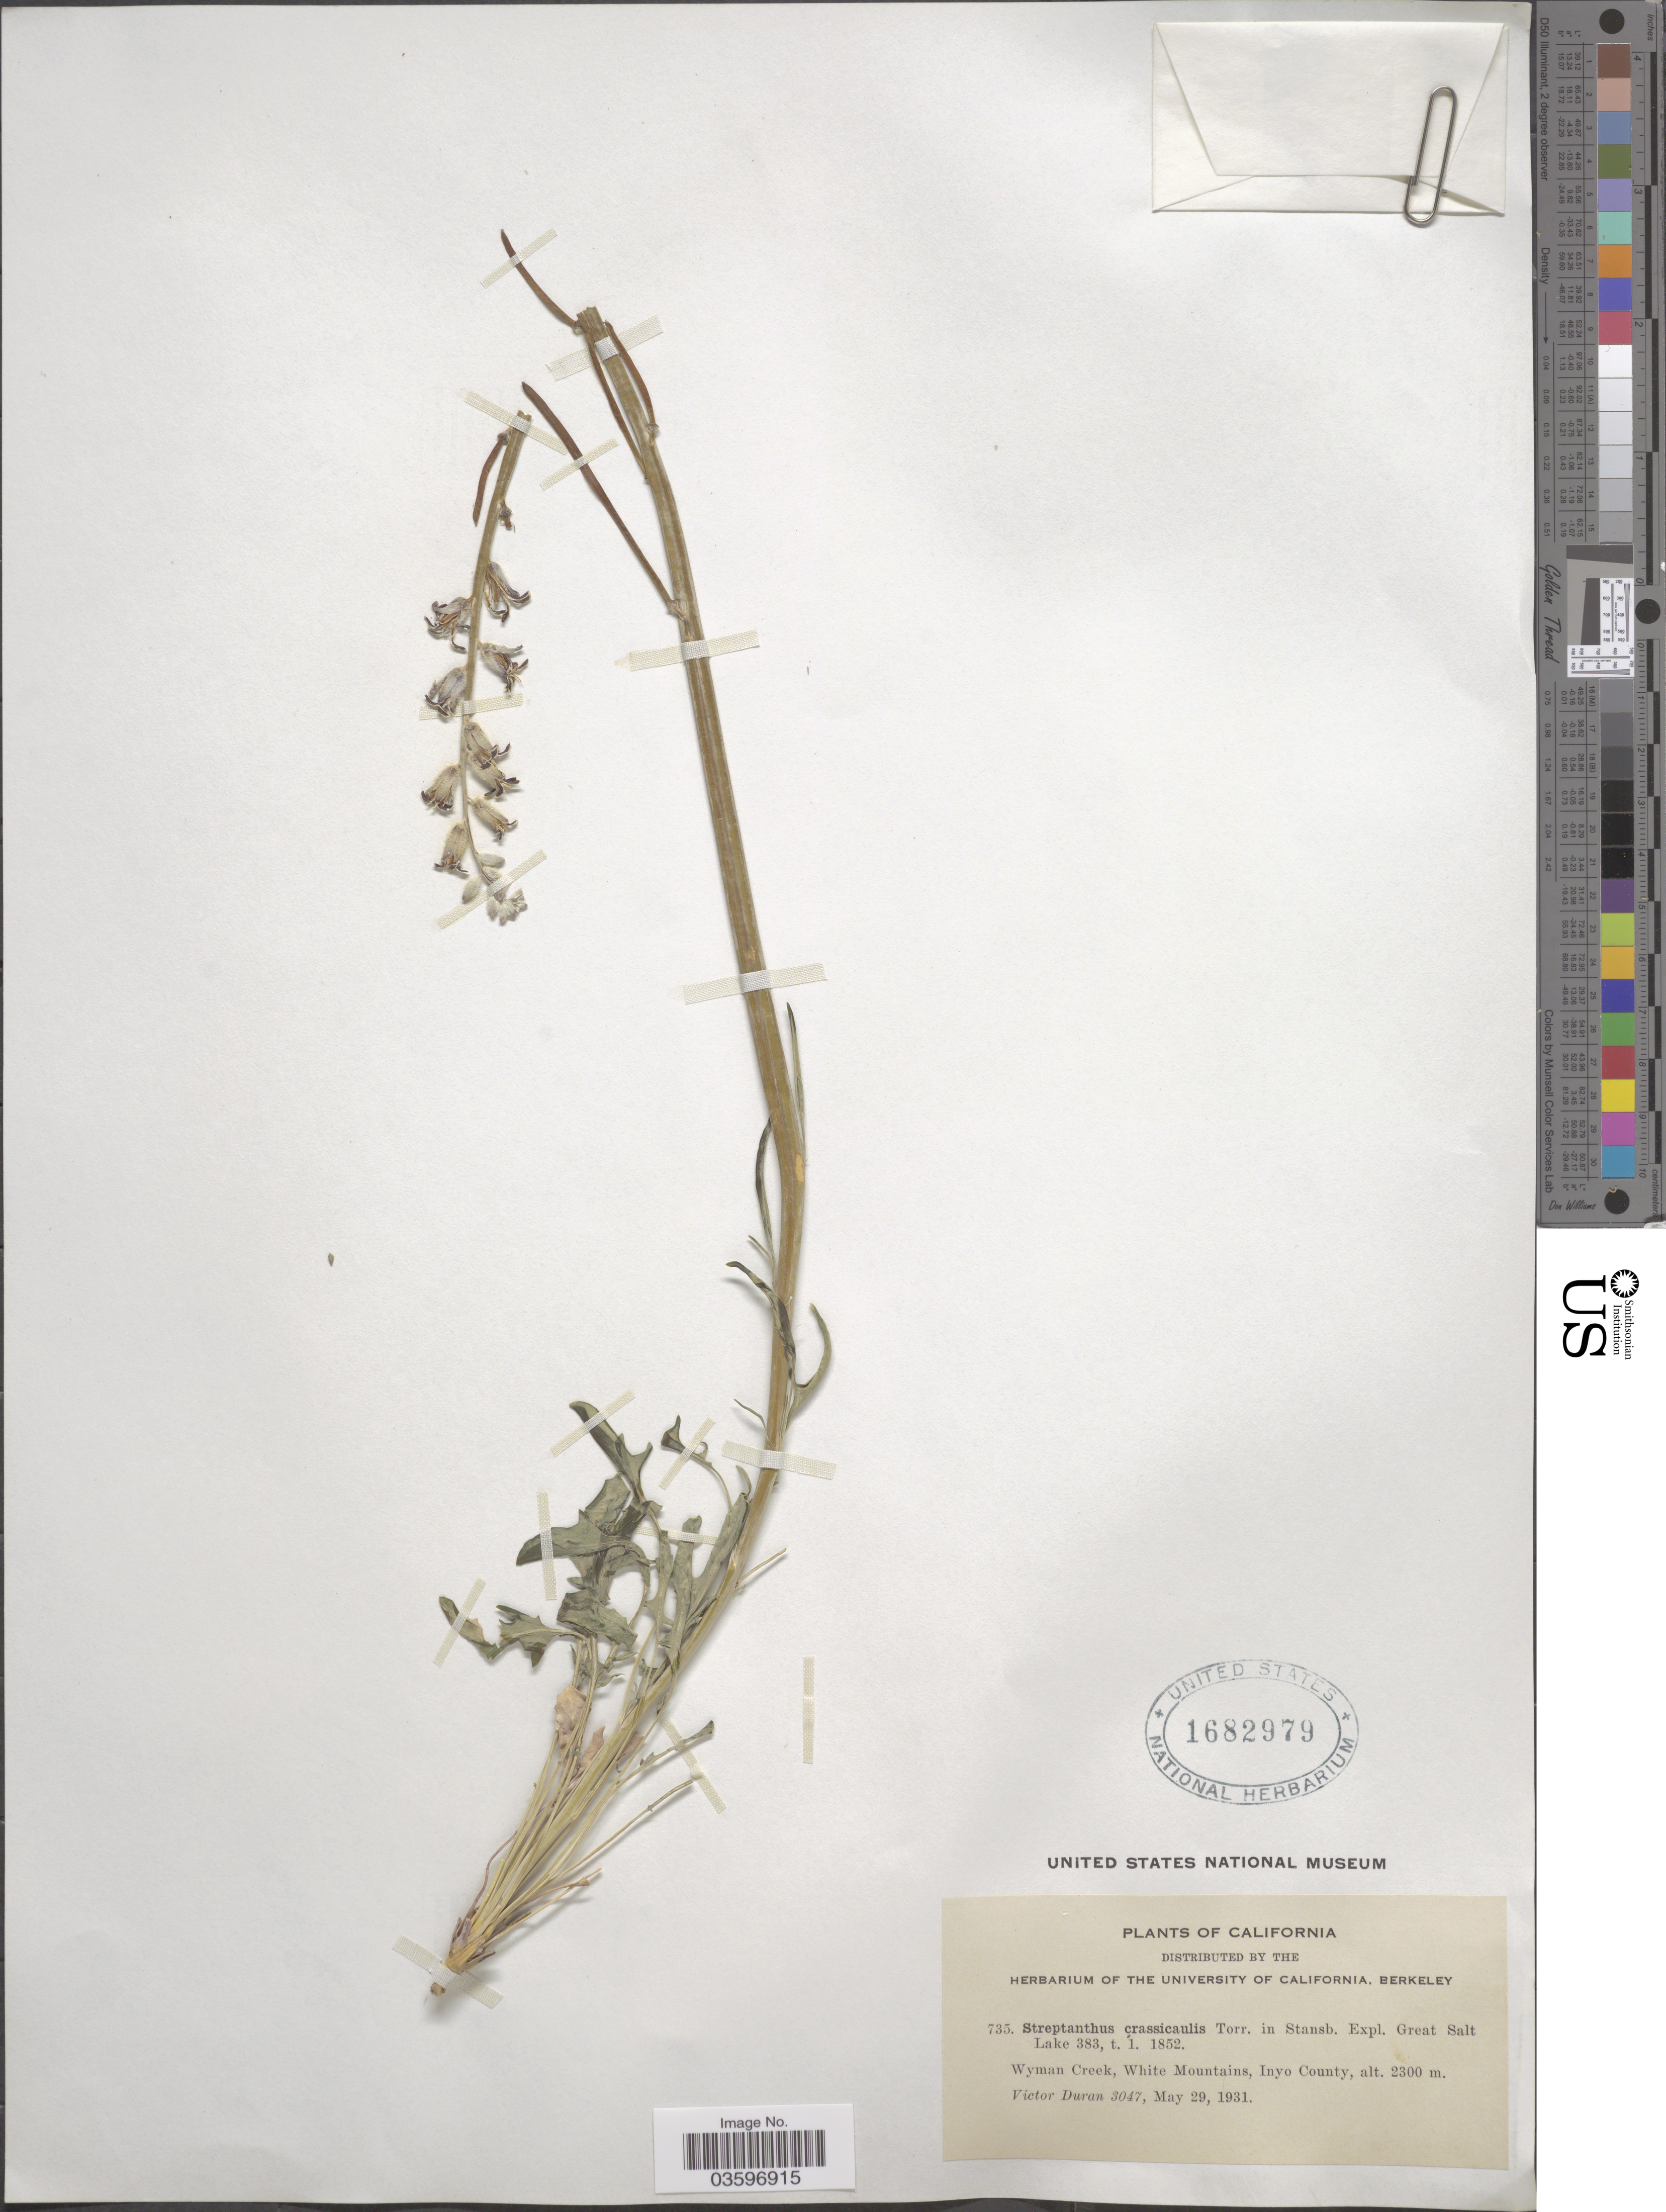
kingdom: Plantae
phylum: Tracheophyta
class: Magnoliopsida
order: Brassicales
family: Brassicaceae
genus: Caulanthus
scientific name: Caulanthus crassicaulis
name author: S. Watson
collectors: V. Duran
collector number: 735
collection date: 1931-05-29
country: United States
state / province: California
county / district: Inyo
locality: Wyman Creek, White Mountains, Inyo County.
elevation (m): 2300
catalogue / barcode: US 1682979